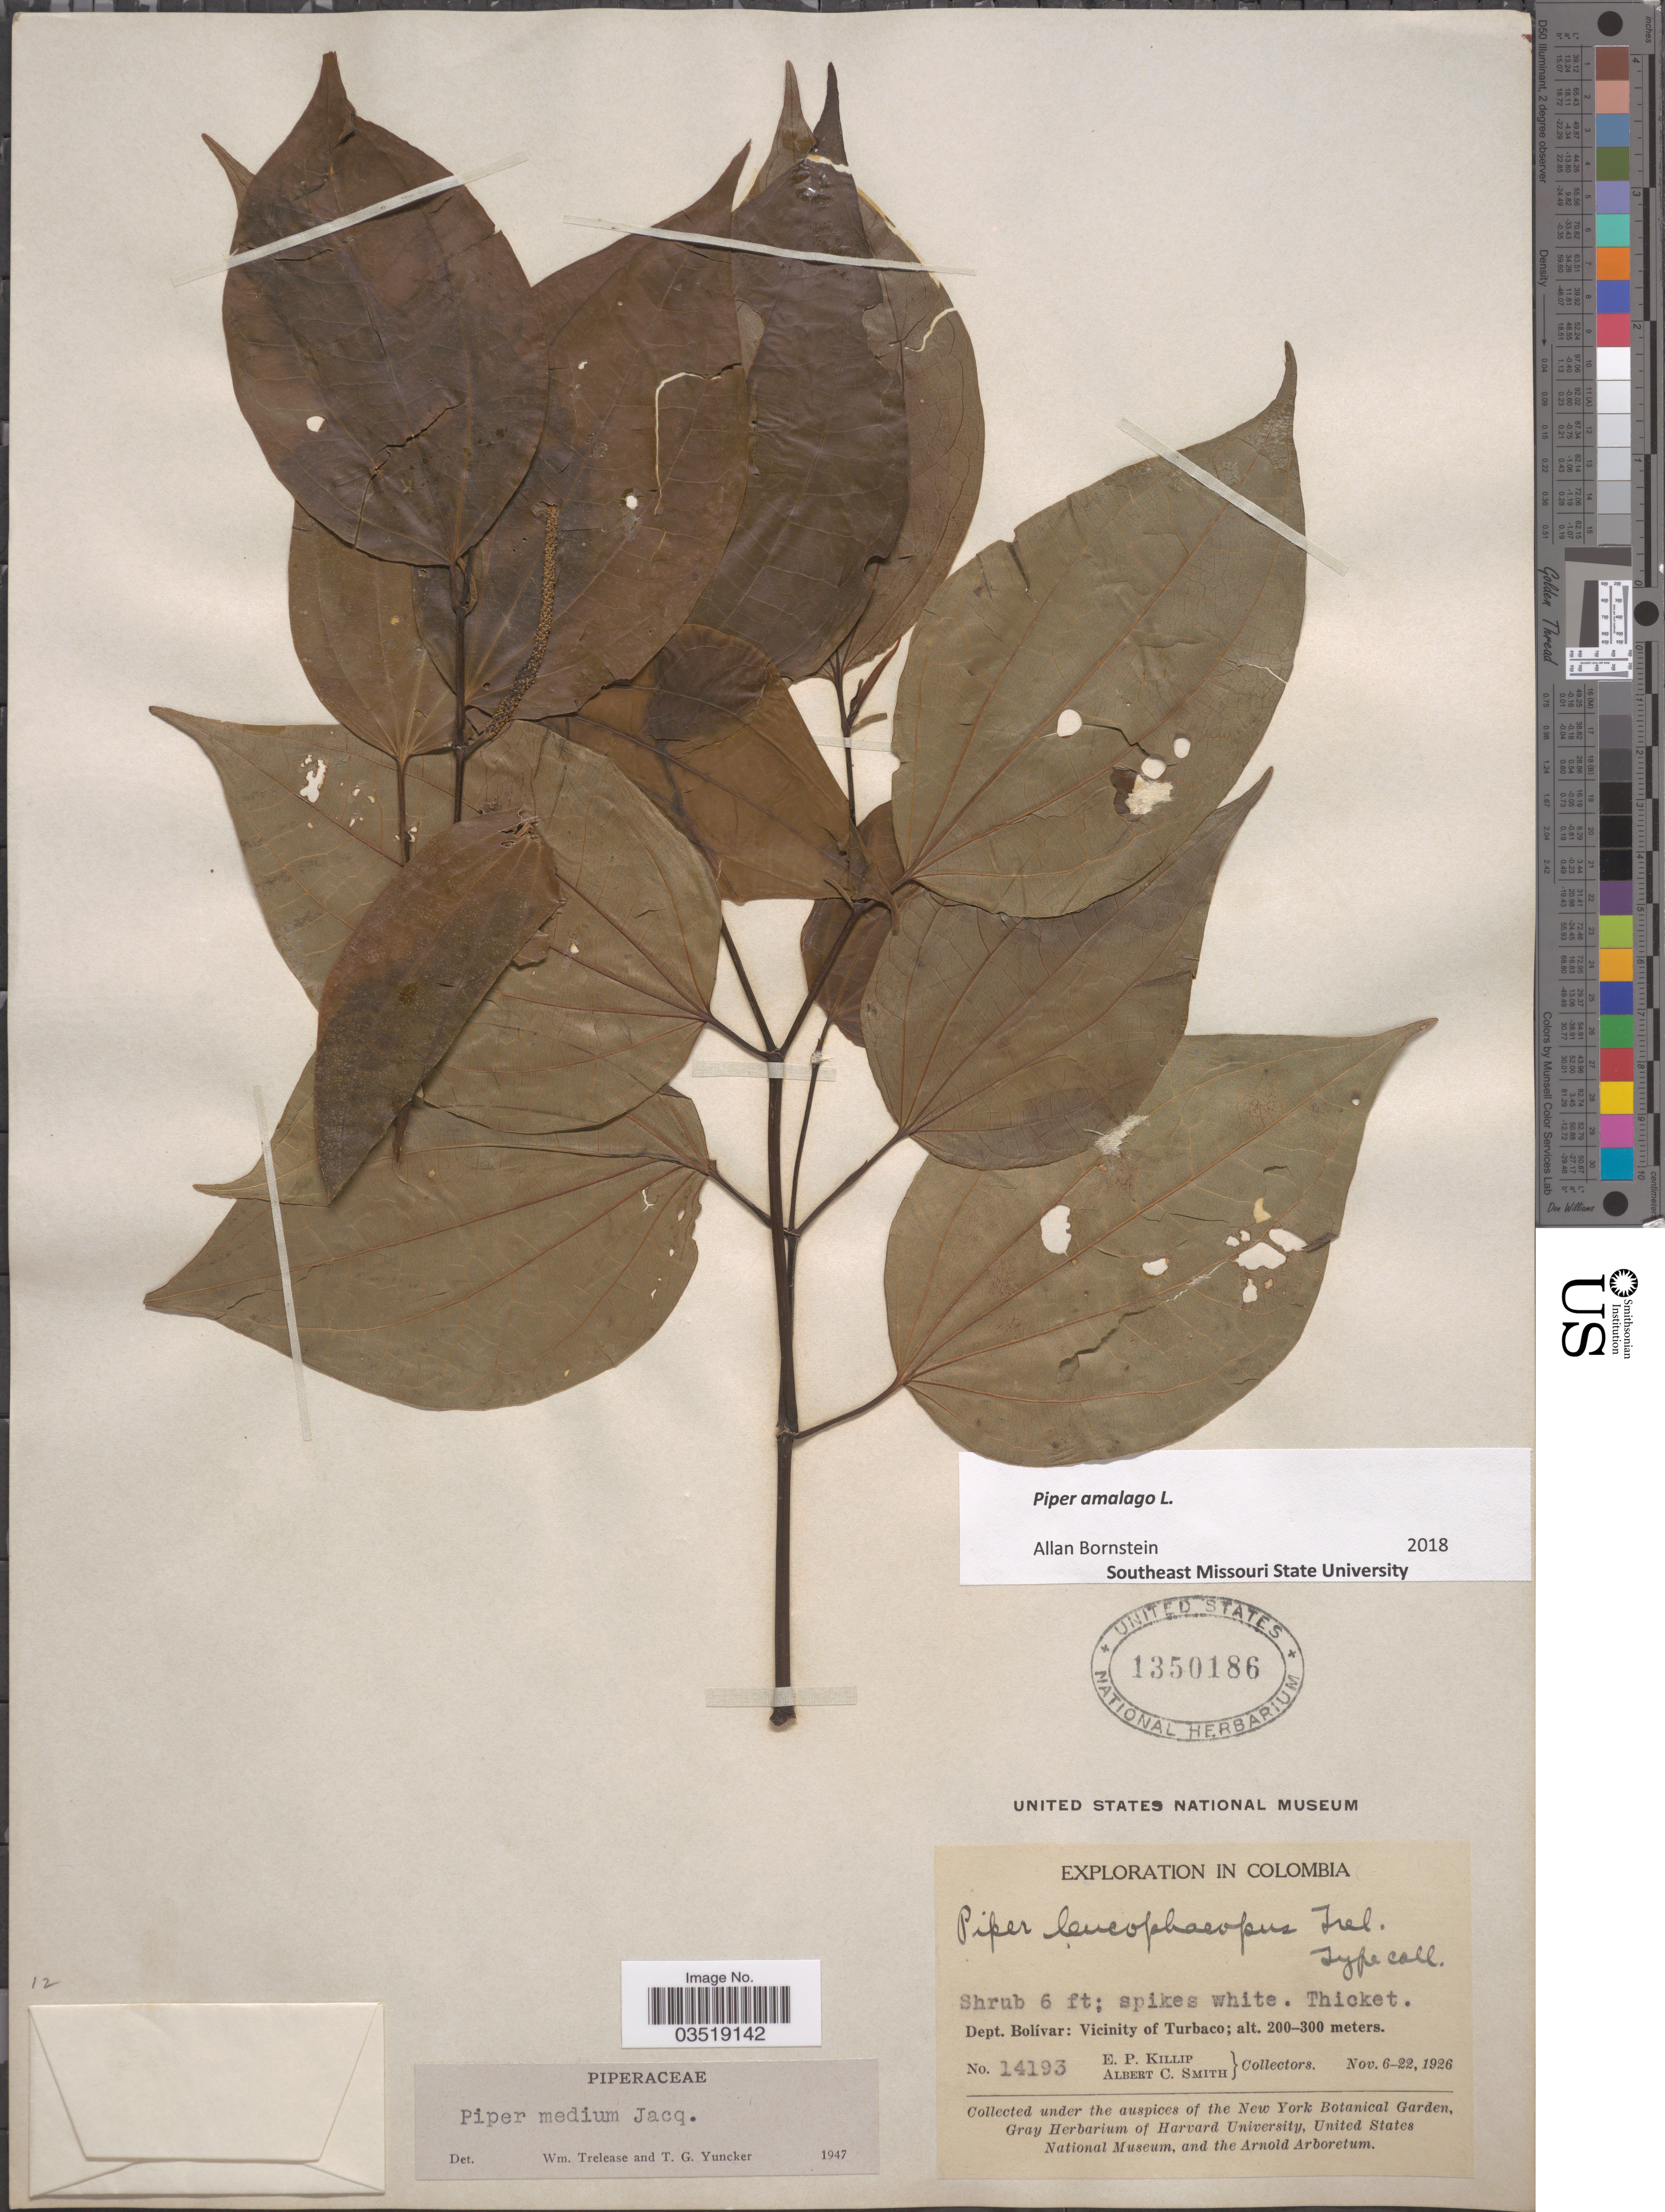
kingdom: Plantae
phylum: Tracheophyta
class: Magnoliopsida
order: Piperales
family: Piperaceae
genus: Piper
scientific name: Piper amalago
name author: L.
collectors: E. P. Killip & A. C. Smith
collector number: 14193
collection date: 1926-11-06/1926-11-22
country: Colombia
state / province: Bolívar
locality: Dept. Bolívar: Vicinity of Turbaco.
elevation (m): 200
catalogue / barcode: US 1350186